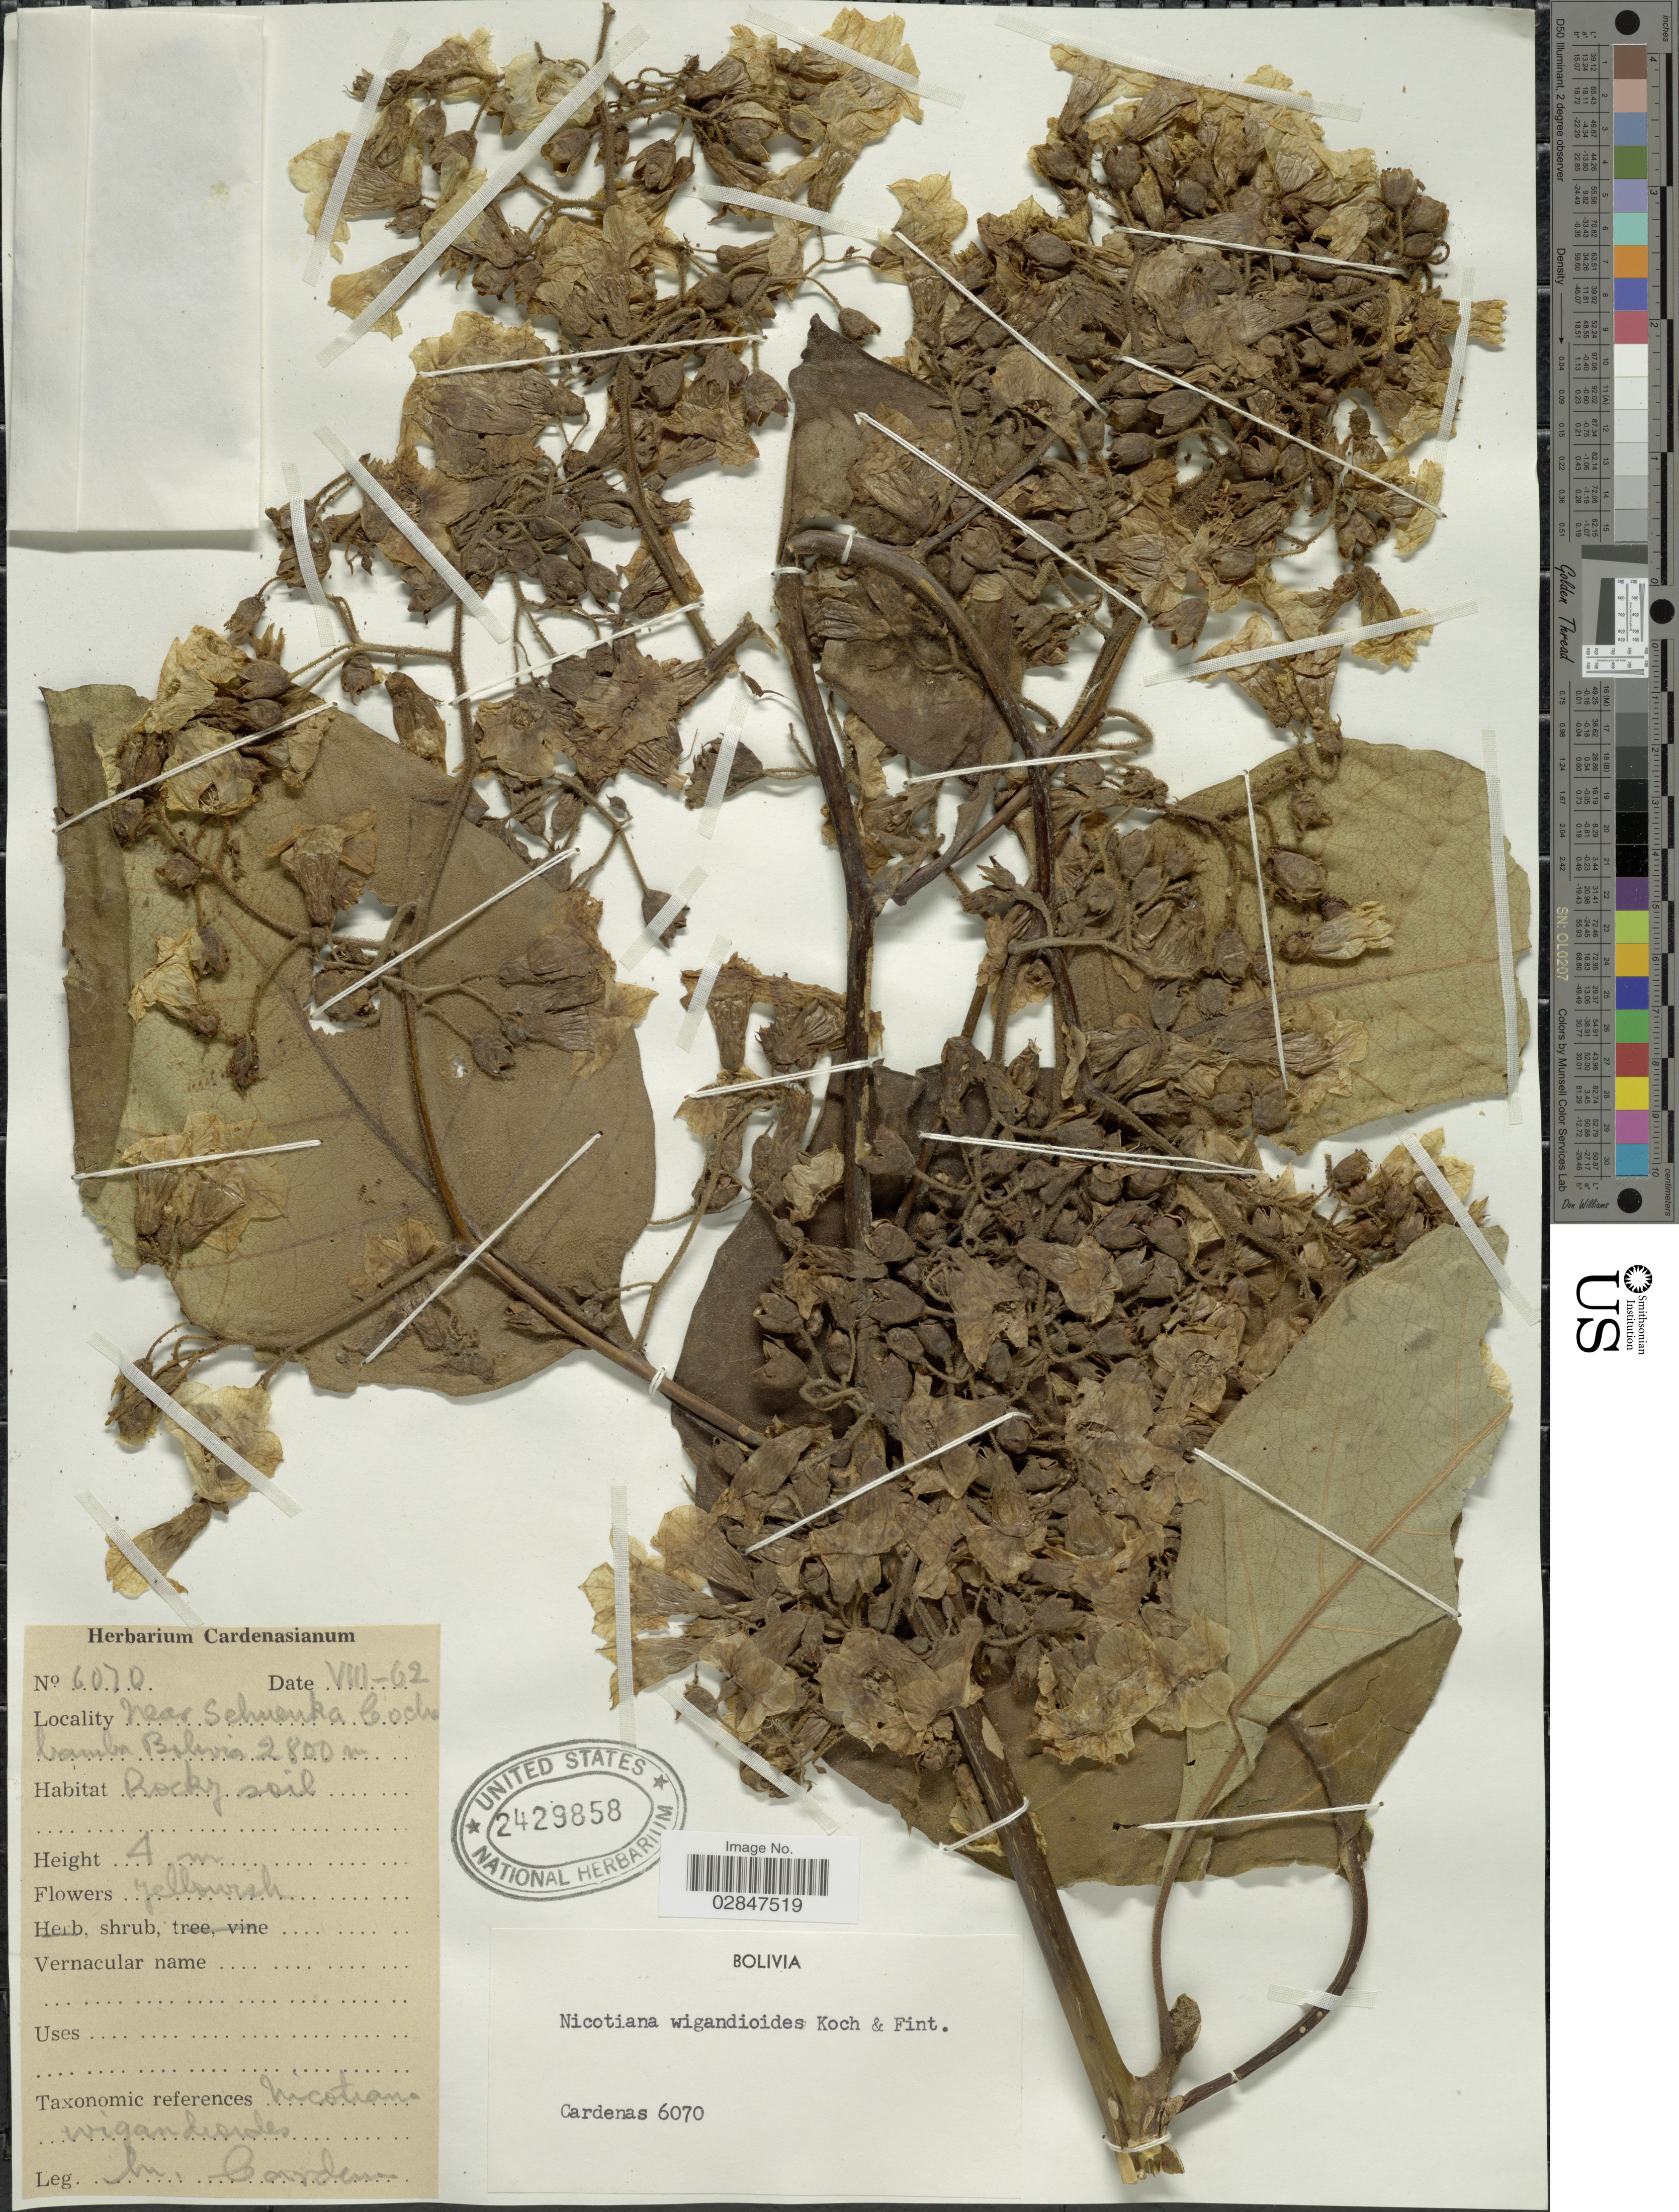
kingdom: Plantae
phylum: Tracheophyta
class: Magnoliopsida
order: Solanales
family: Solanaceae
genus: Nicotiana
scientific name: Nicotiana wigandioides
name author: K. Koch & Fintelm.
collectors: M. Cárdenas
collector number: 6070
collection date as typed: Transcribed d/m/y: /8/62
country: Bolivia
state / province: Cochabamba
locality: Near Sehuenka, Cochabamba.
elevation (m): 2800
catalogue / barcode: US 2429858